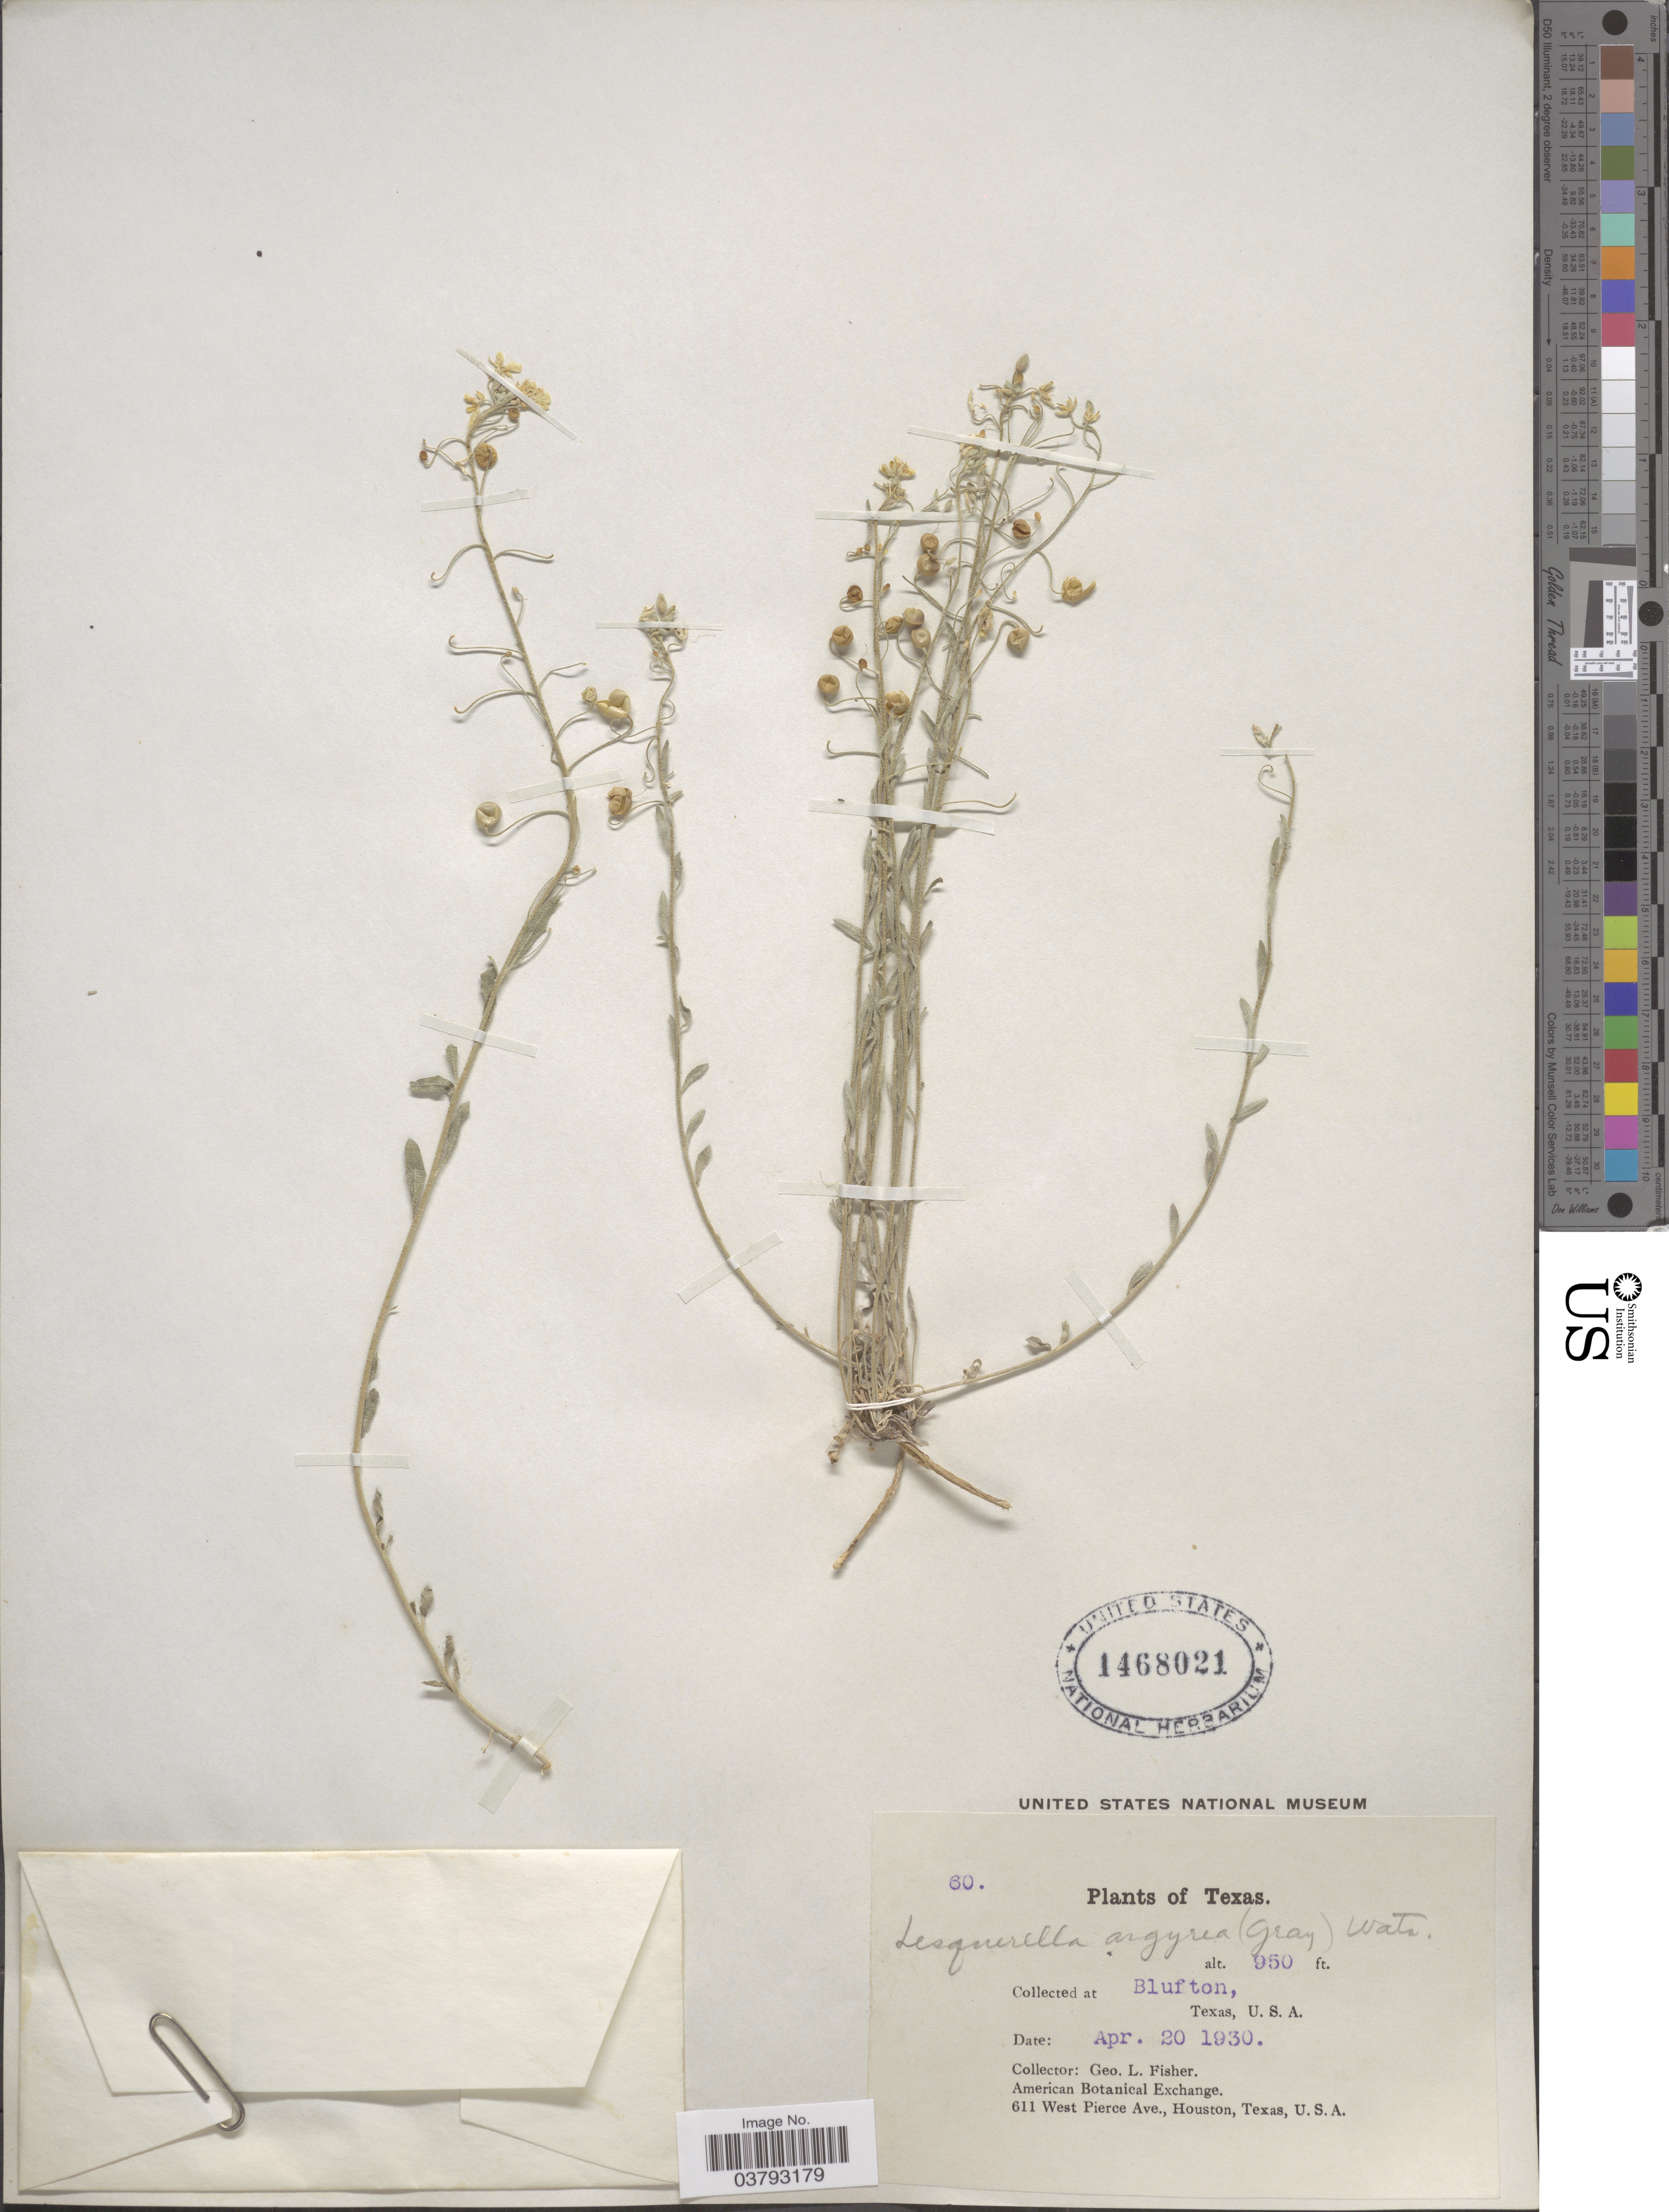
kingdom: Plantae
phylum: Tracheophyta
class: Magnoliopsida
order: Brassicales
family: Brassicaceae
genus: Lesquerella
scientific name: Lesquerella argyraea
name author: (A. Gray) S. Watson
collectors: G. L. Fisher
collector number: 60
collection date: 1930-04-20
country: United States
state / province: Texas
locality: Blufton.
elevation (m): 290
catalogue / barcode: US 1468021